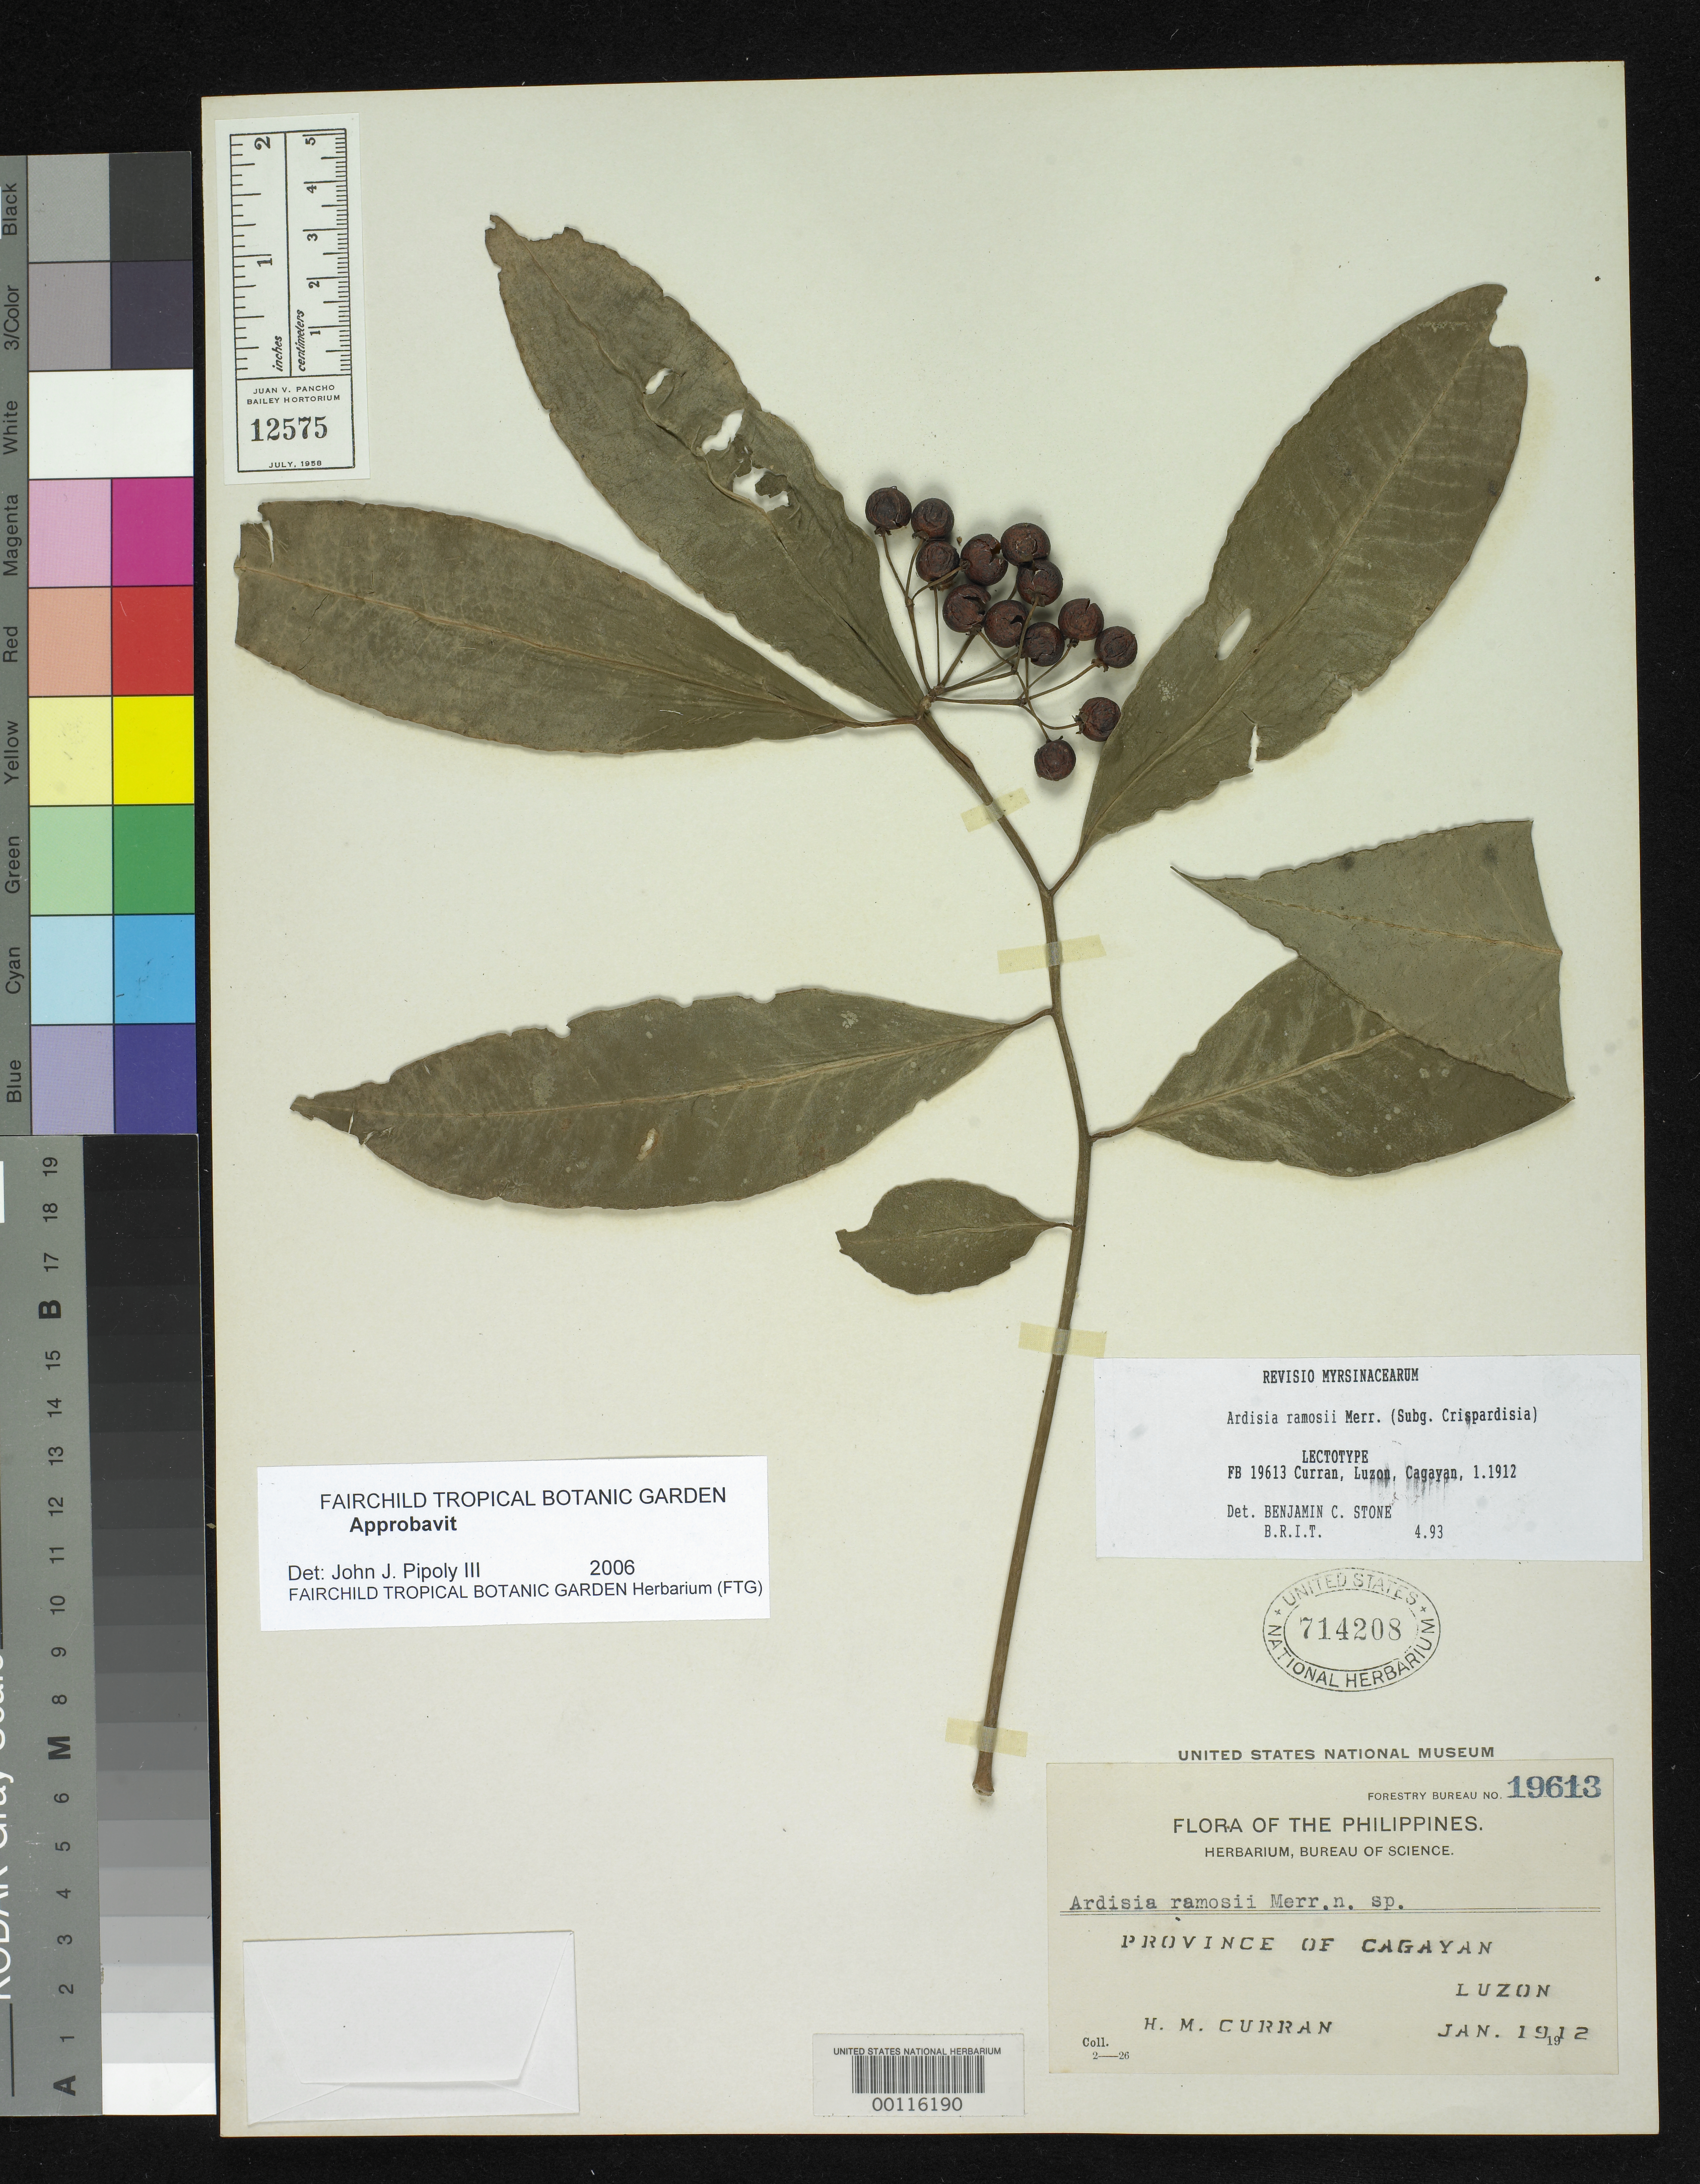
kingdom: Plantae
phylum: Tracheophyta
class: Magnoliopsida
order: Ericales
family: Primulaceae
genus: Ardisia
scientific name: Ardisia ramosii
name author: Merr.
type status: Paratype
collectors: H. M. Curran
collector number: For. Bur. 19613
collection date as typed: Jan 1912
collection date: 1912-01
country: Philippines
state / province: Cagayan Valley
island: Luzon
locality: Cagayan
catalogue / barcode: US 714208